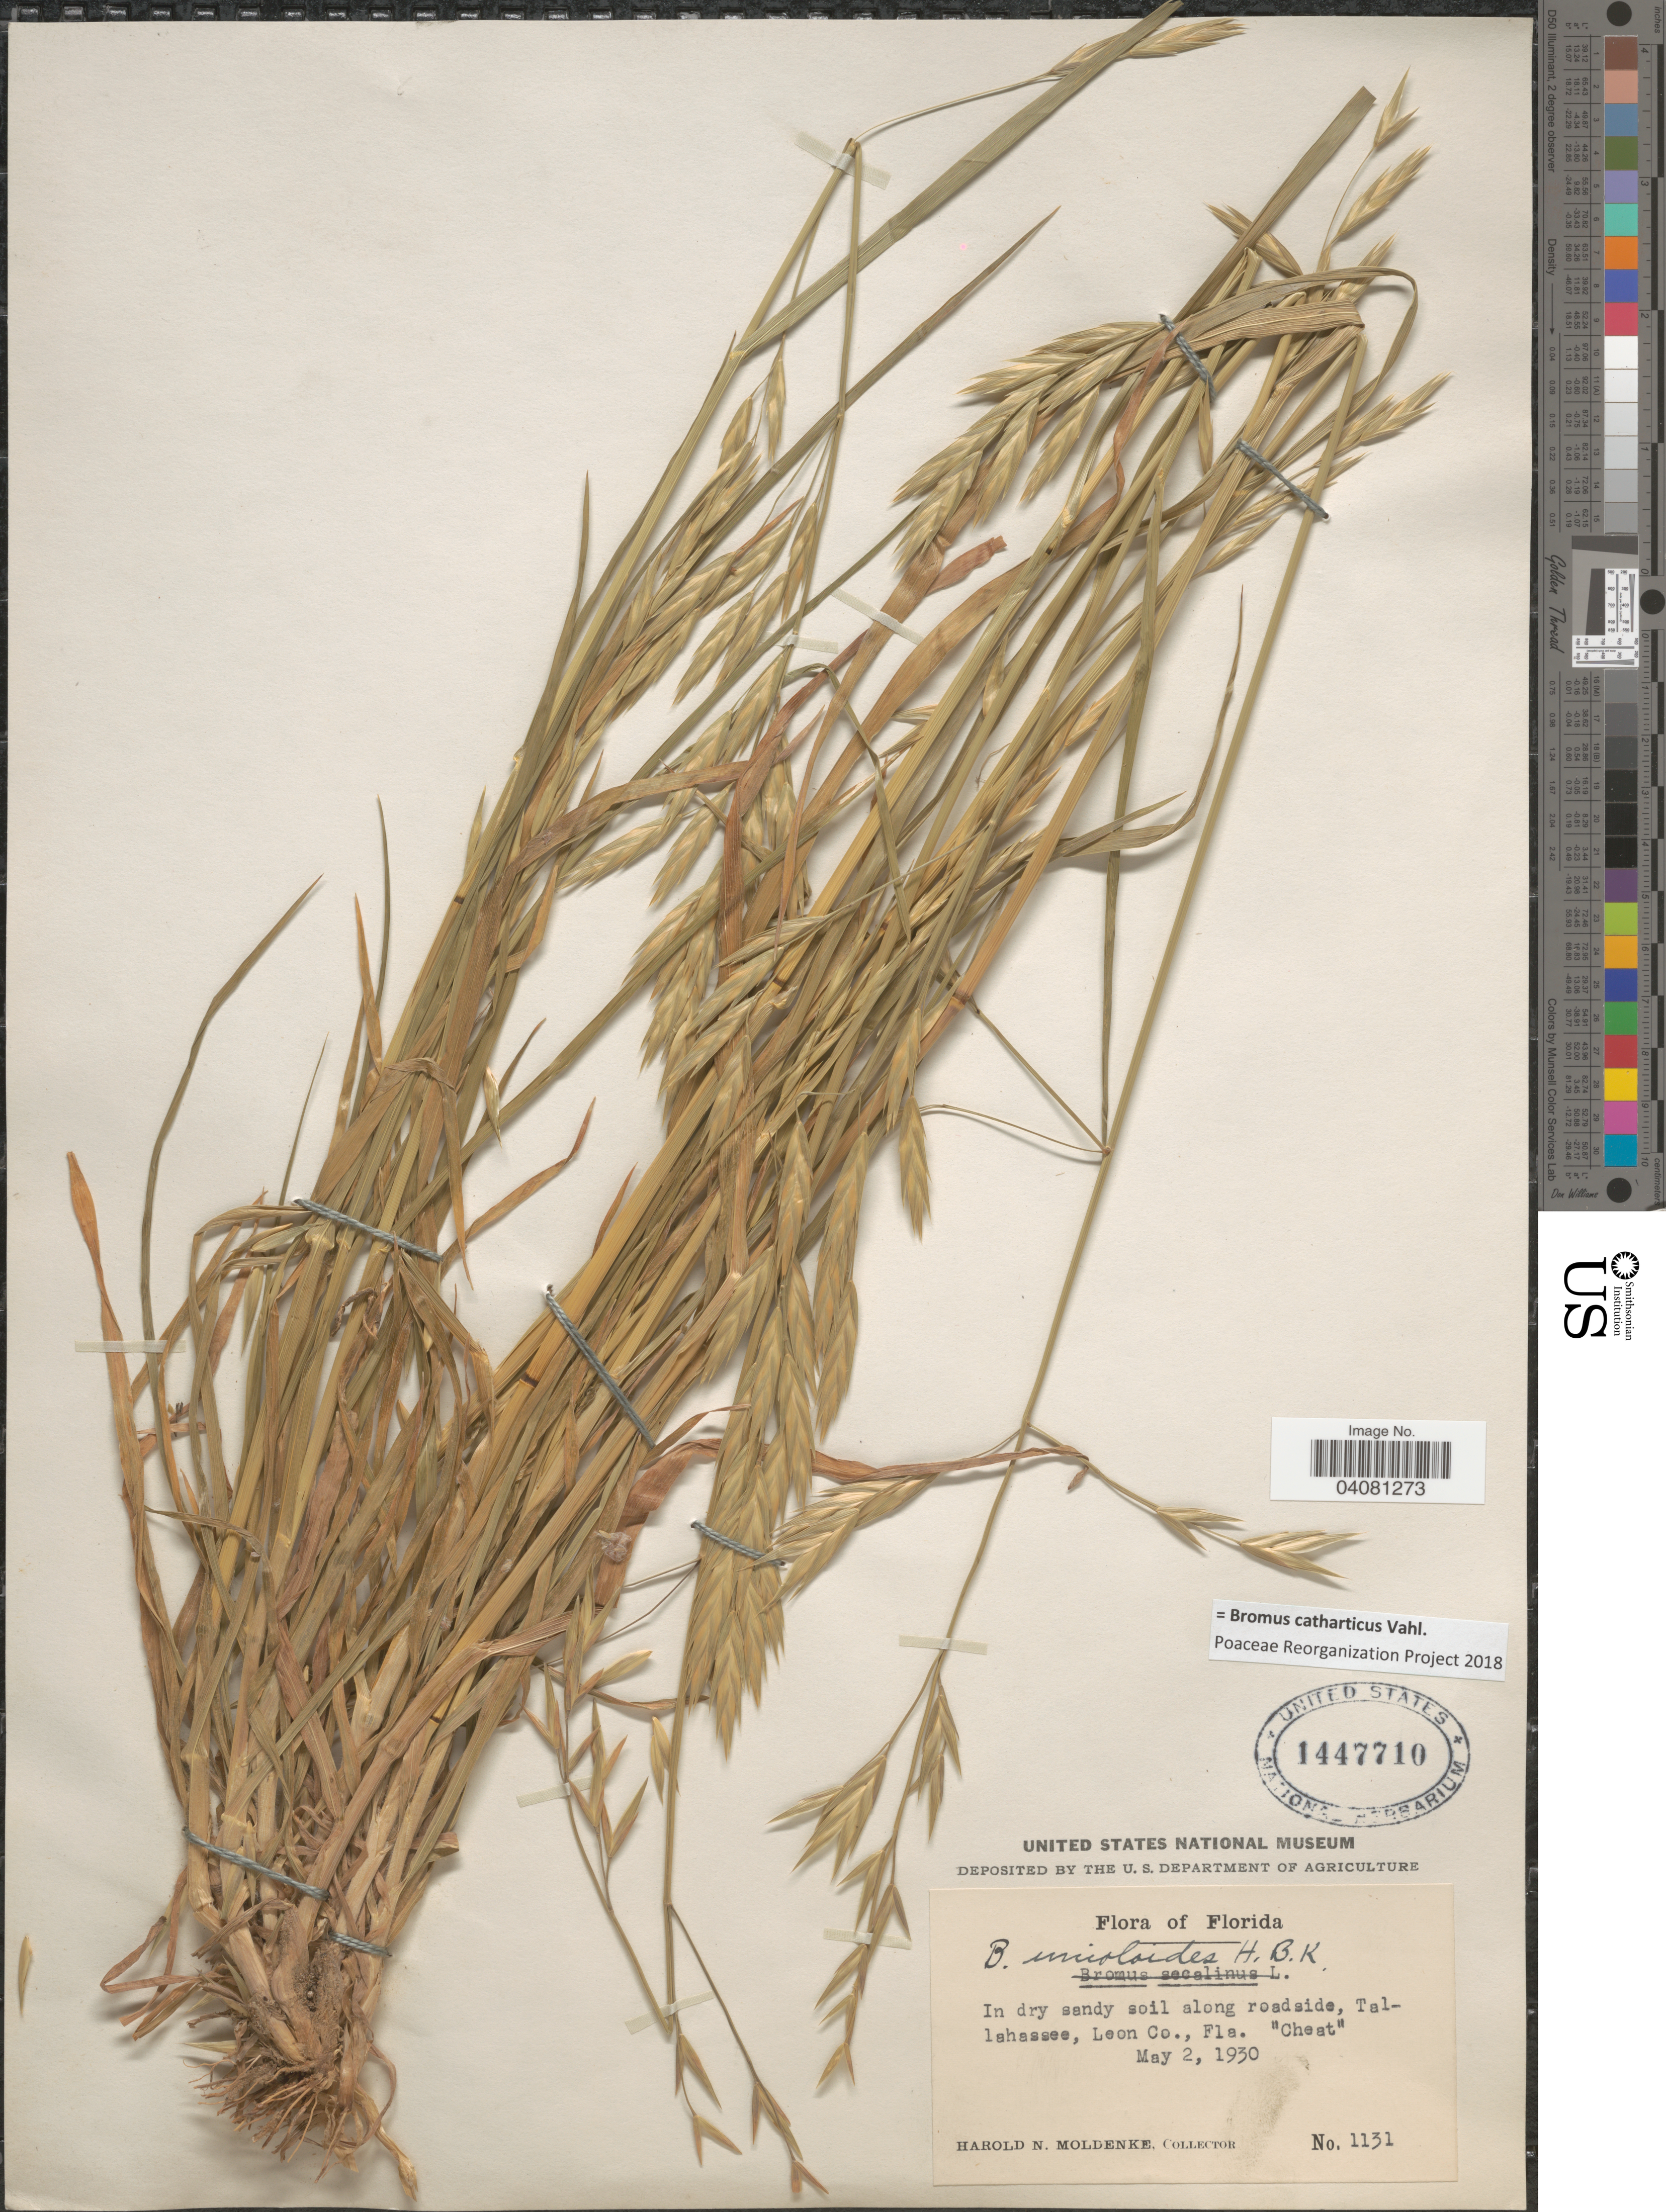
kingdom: Plantae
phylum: Tracheophyta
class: Liliopsida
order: Poales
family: Poaceae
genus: Bromus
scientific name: Bromus catharticus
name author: Vahl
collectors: H. N. Moldenke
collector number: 1131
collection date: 1930-05-02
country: United States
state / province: Florida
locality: In dry sandy soil along roadside, Tallahassee, Leon Co.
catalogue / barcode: US 1447710